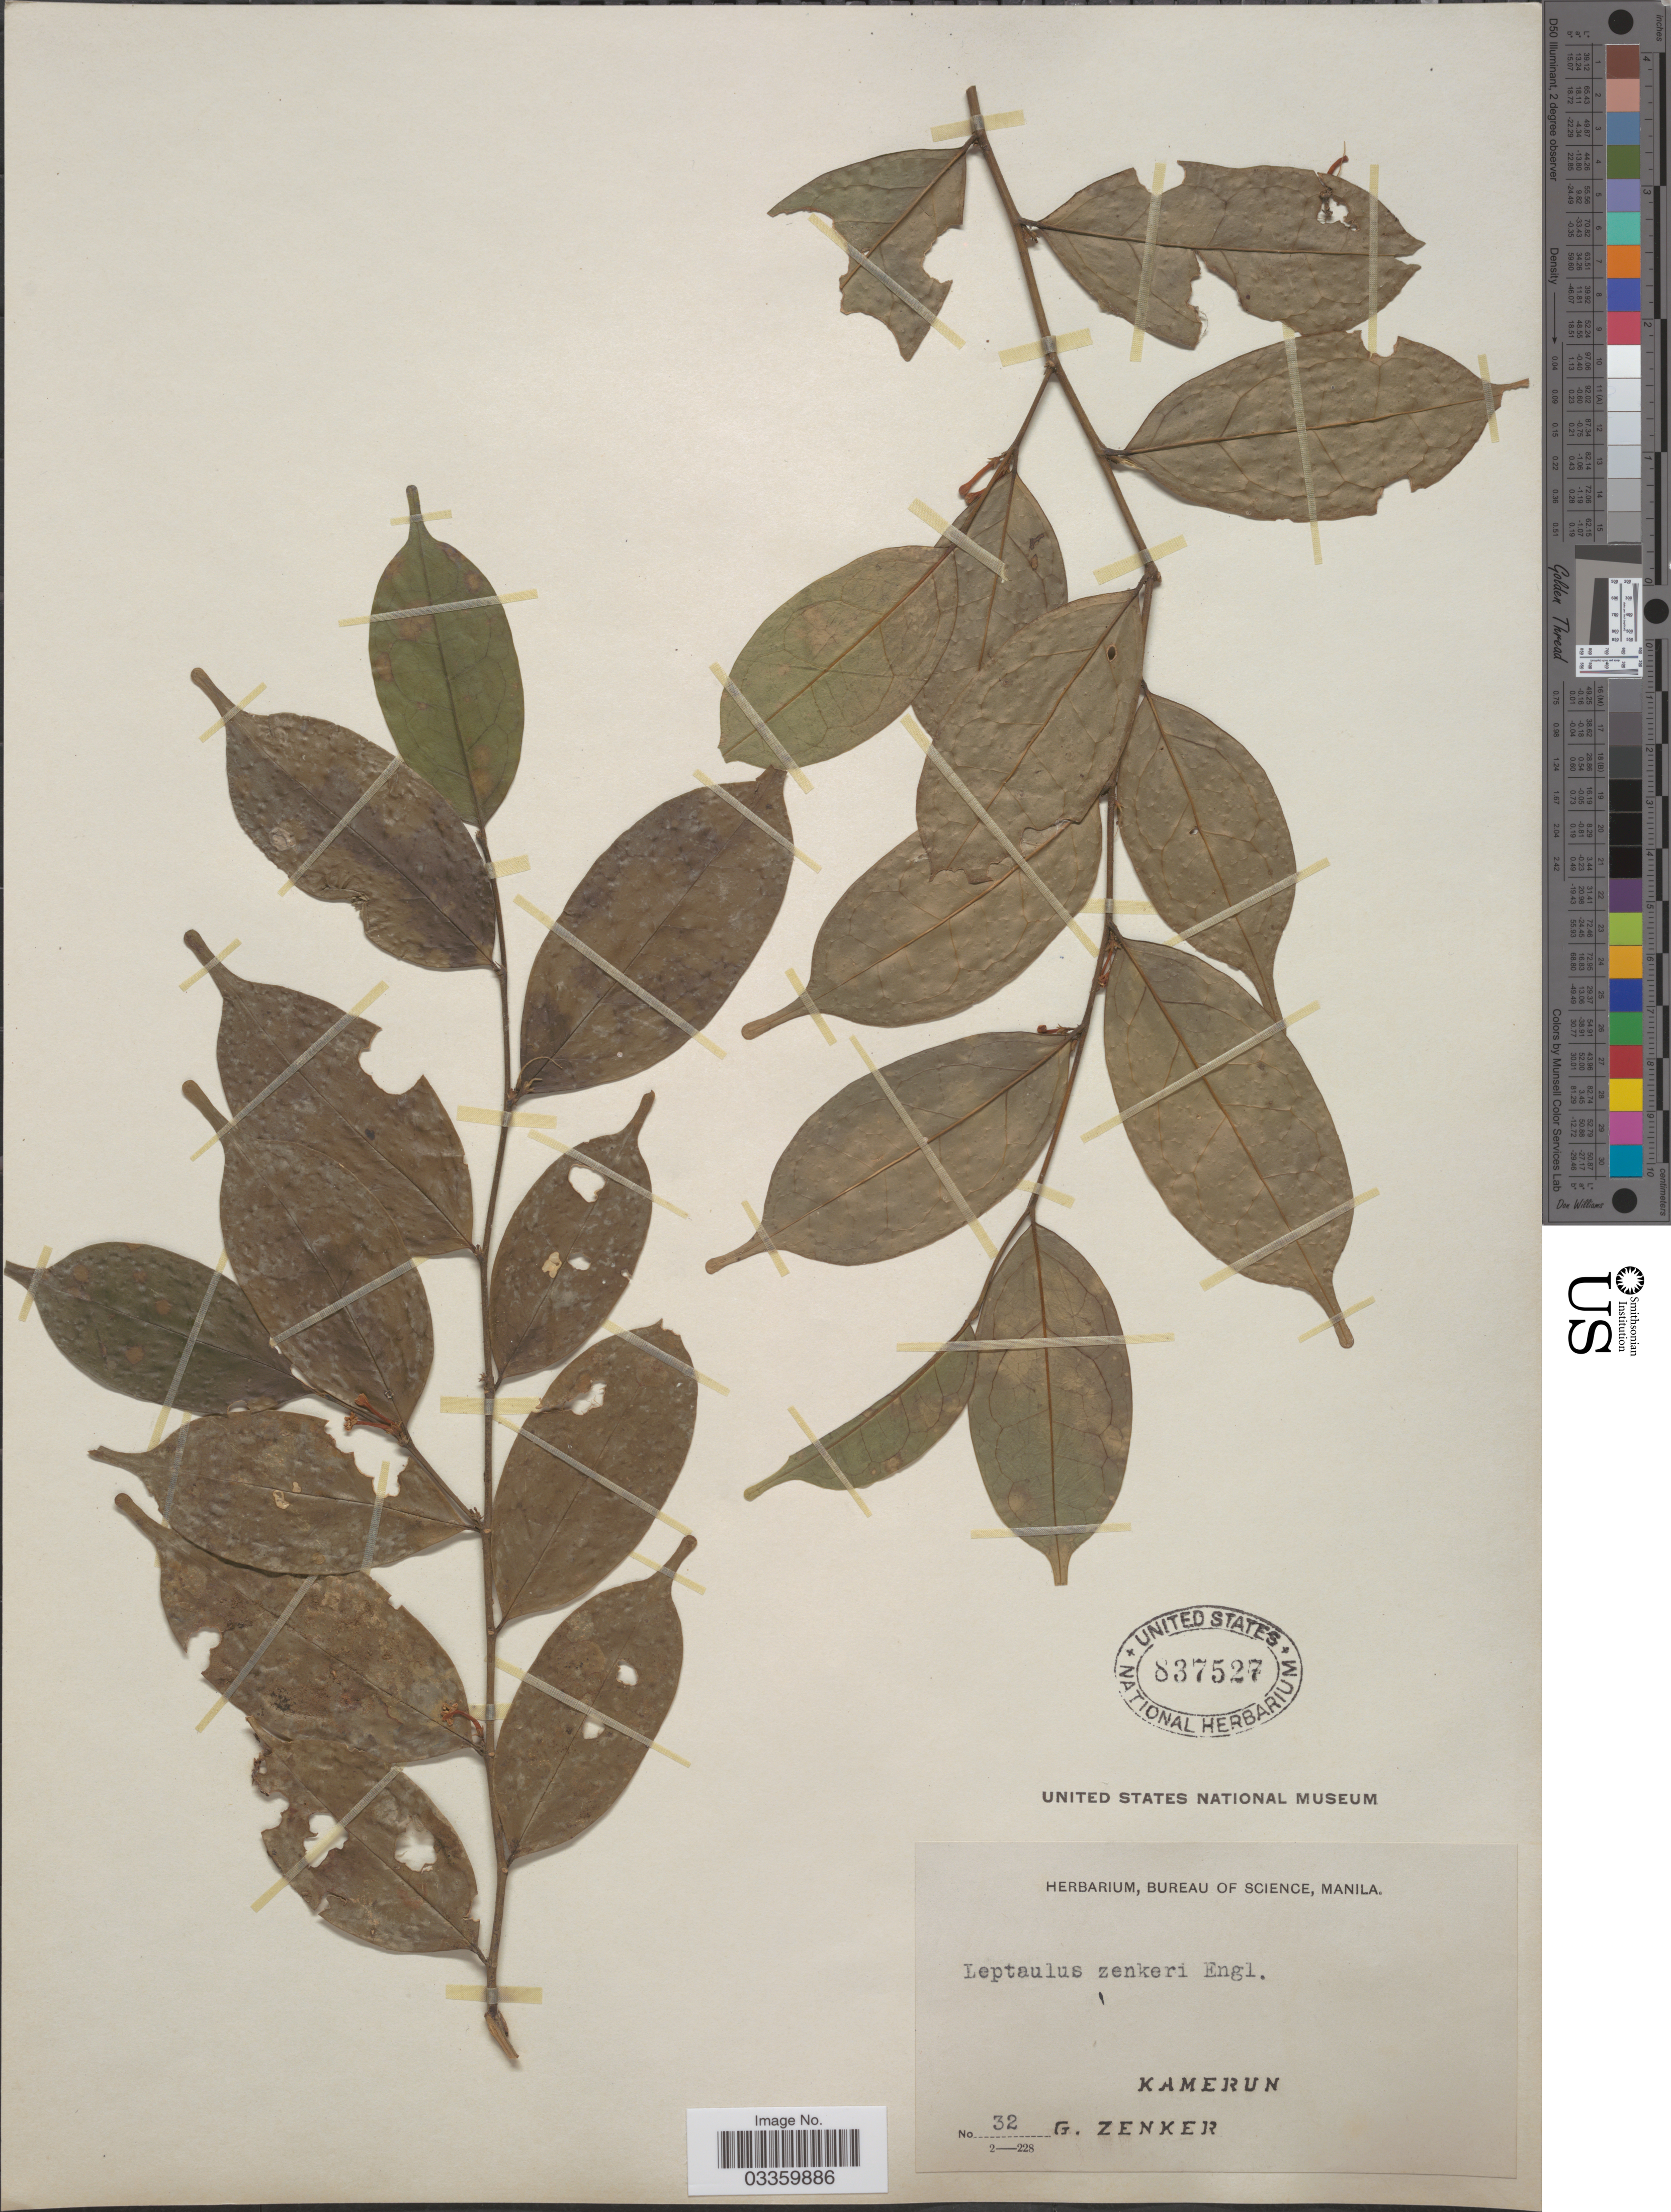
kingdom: Plantae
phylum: Tracheophyta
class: Magnoliopsida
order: Cardiopteridales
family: Cardiopteridaceae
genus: Leptaulus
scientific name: Leptaulus zenkeri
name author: Engl.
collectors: G. A. Zenker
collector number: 32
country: Cameroon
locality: Kamerun.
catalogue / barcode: US 837527